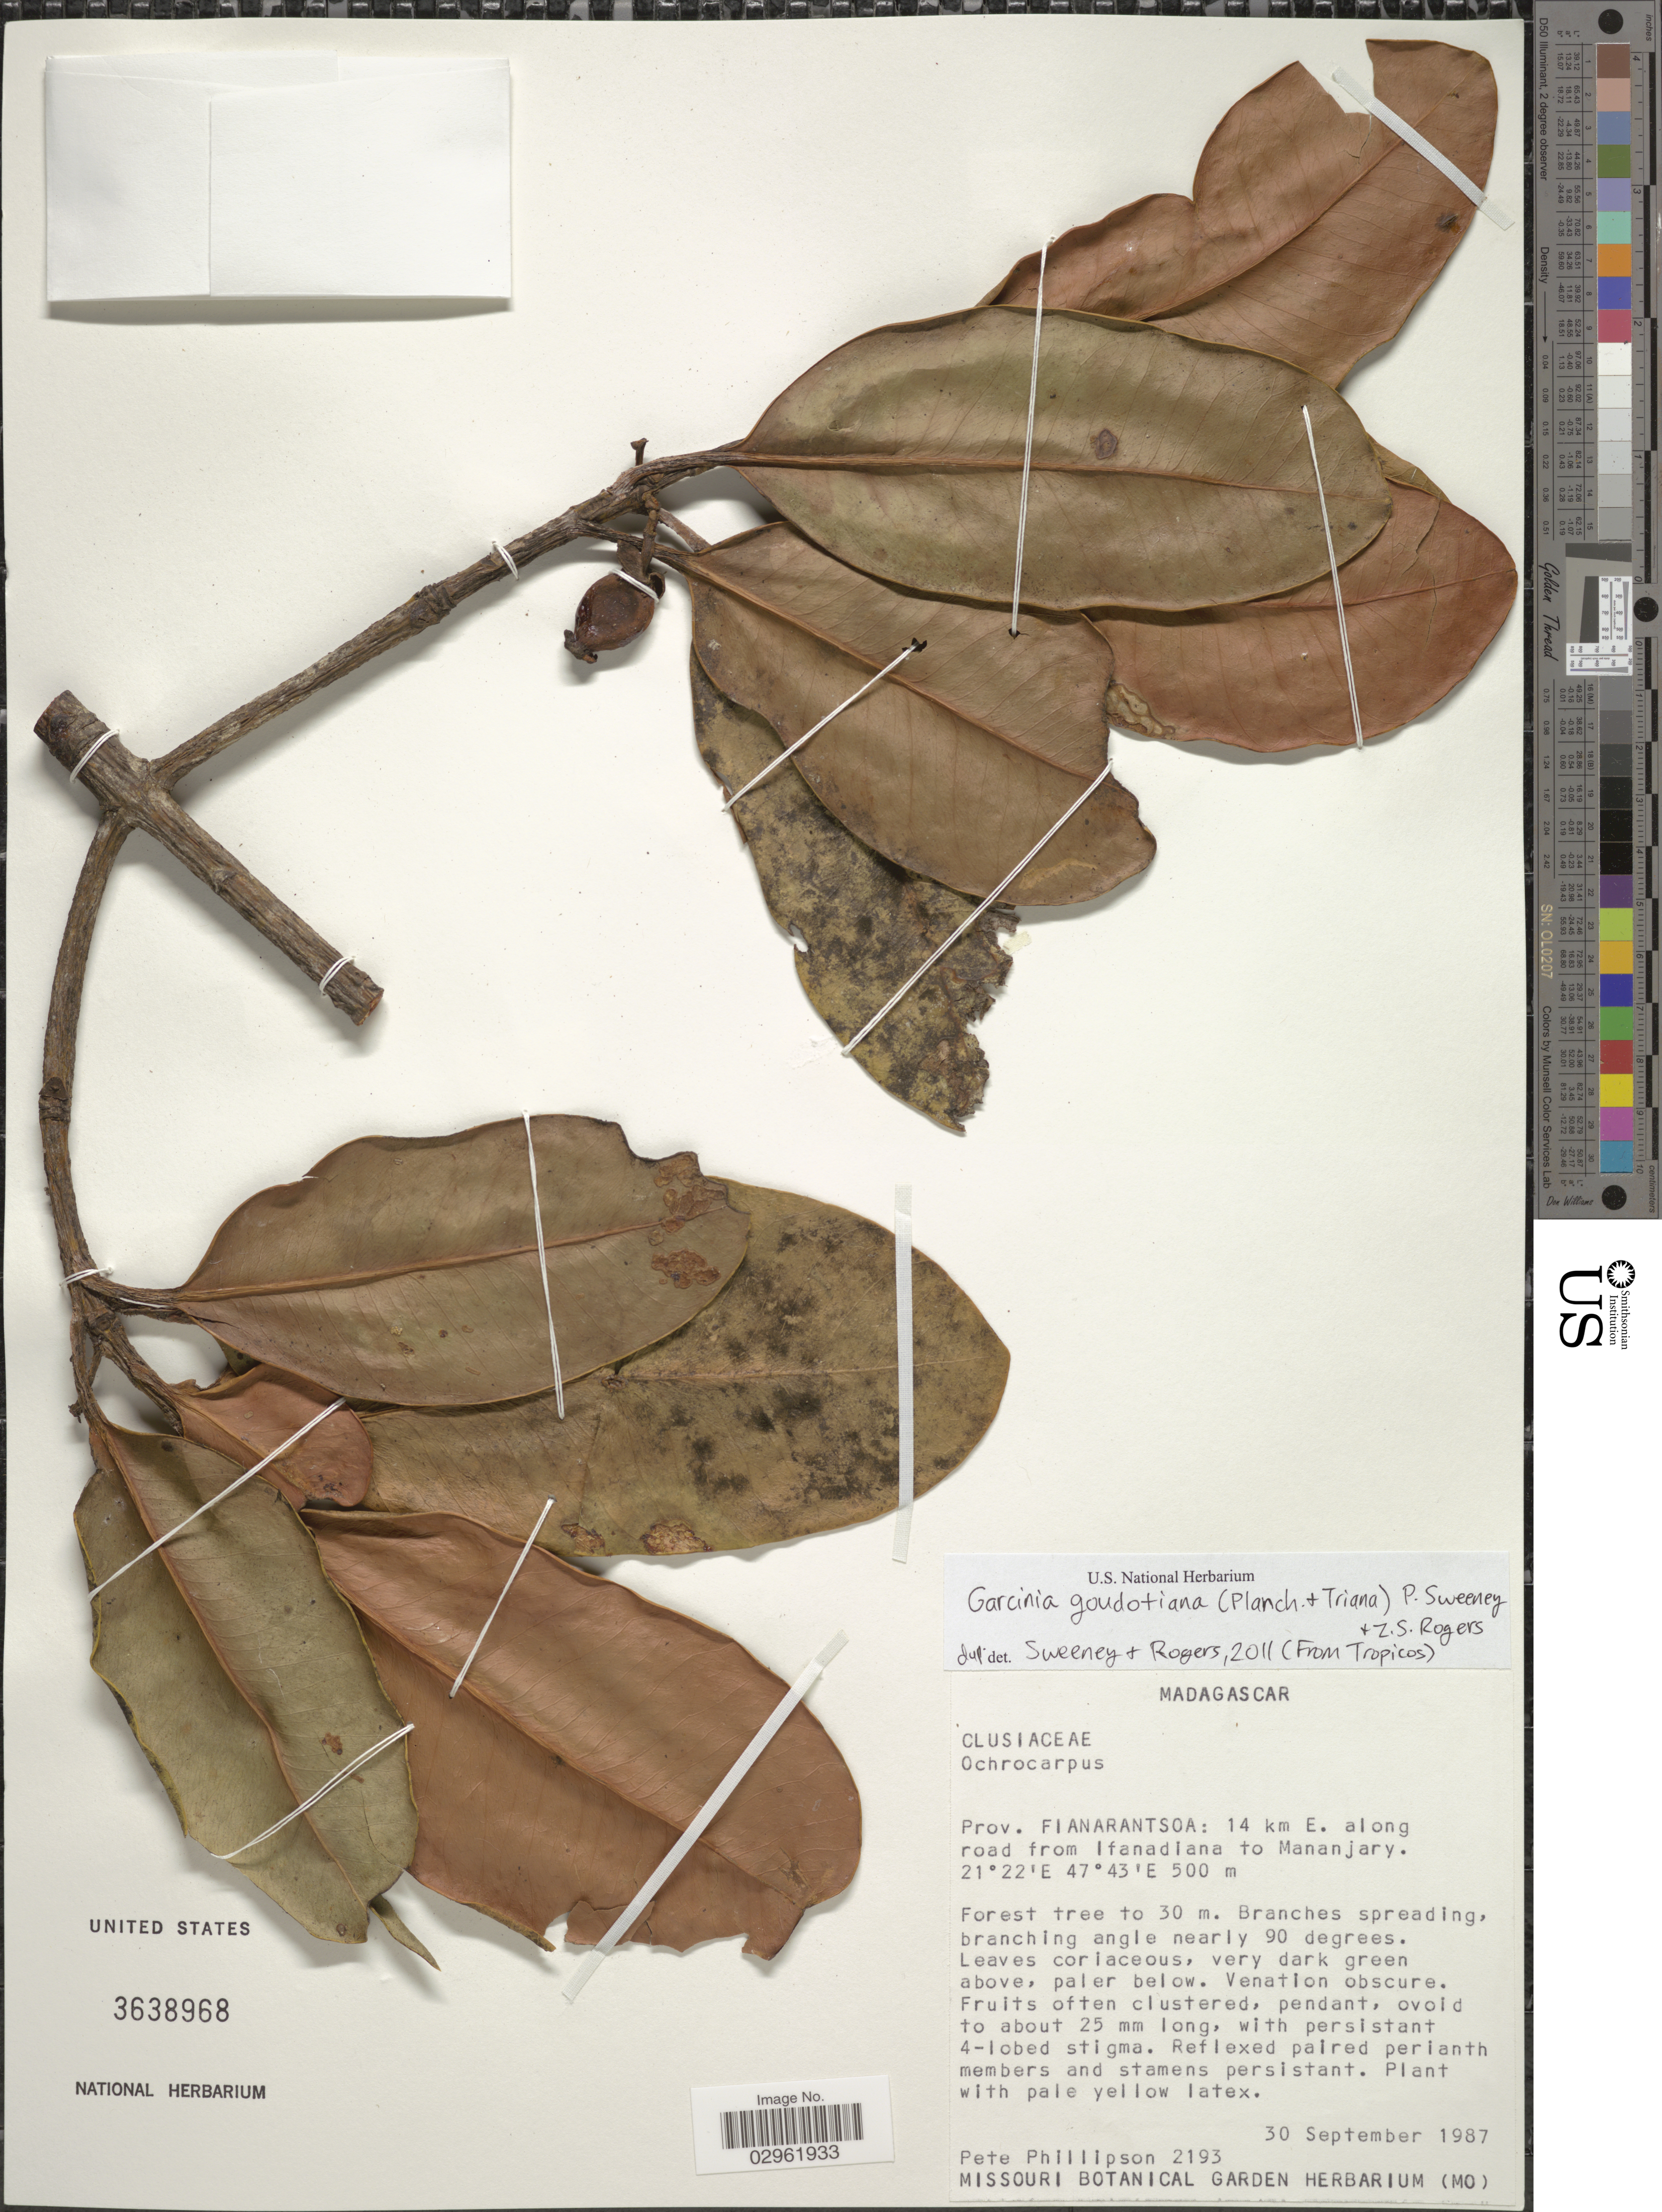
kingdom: Plantae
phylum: Tracheophyta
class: Magnoliopsida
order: Malpighiales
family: Clusiaceae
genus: Garcinia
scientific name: Garcinia goudotiana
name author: (Planch. & Triana) P.W. Sweeney & Z.S. Rogers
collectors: P. B. Phillipson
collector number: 2193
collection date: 1987-09-30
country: Madagascar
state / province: Vatovavy Fitovinany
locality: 14 km E. along road from Ifanadiana to Mananjary.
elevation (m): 500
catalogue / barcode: US 3638968